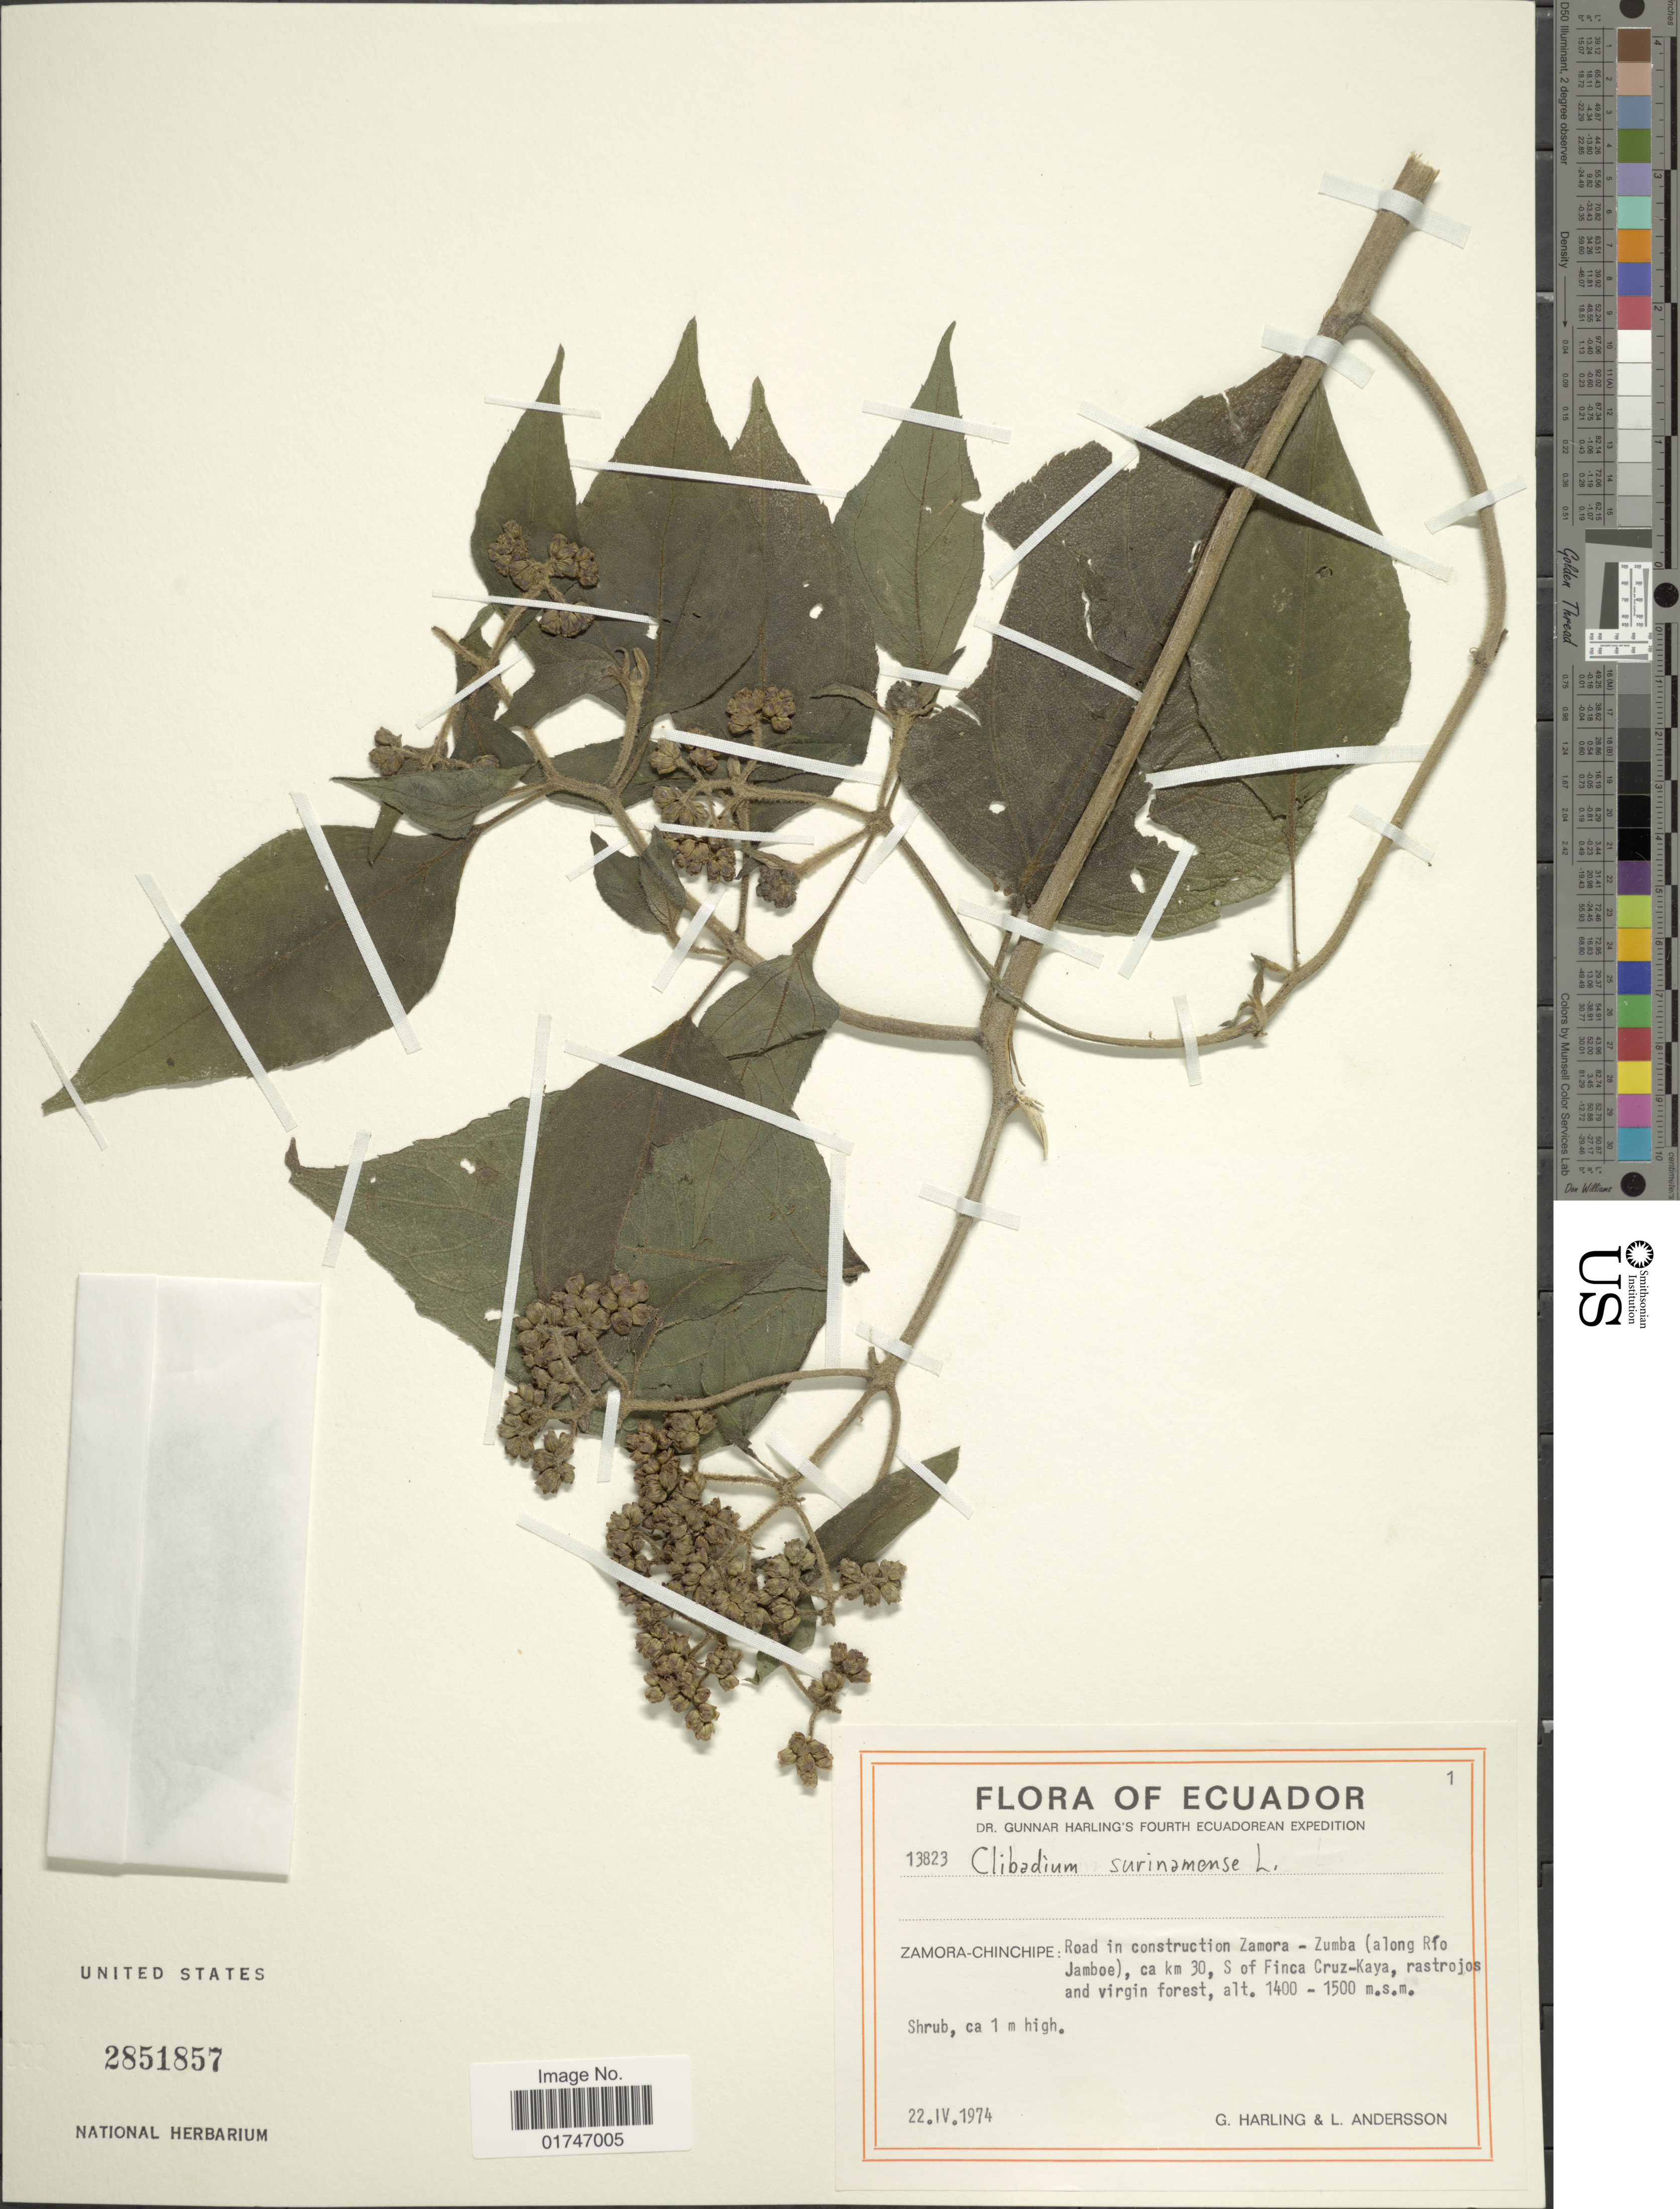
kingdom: Plantae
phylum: Tracheophyta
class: Magnoliopsida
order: Asterales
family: Asteraceae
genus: Clibadium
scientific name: Clibadium surinamense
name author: L.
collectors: G. Harling & L. Andersson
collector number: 13823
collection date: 1974-04-22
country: Ecuador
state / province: Zamora-Chinchipe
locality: Zamora-Chinchipe: Road in construction Zamora - Zumba (along Río Jamboe), ca km 30, S of Finca Cruz - Kaya, rastrojos and virgin forest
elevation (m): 1400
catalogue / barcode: US 2851857